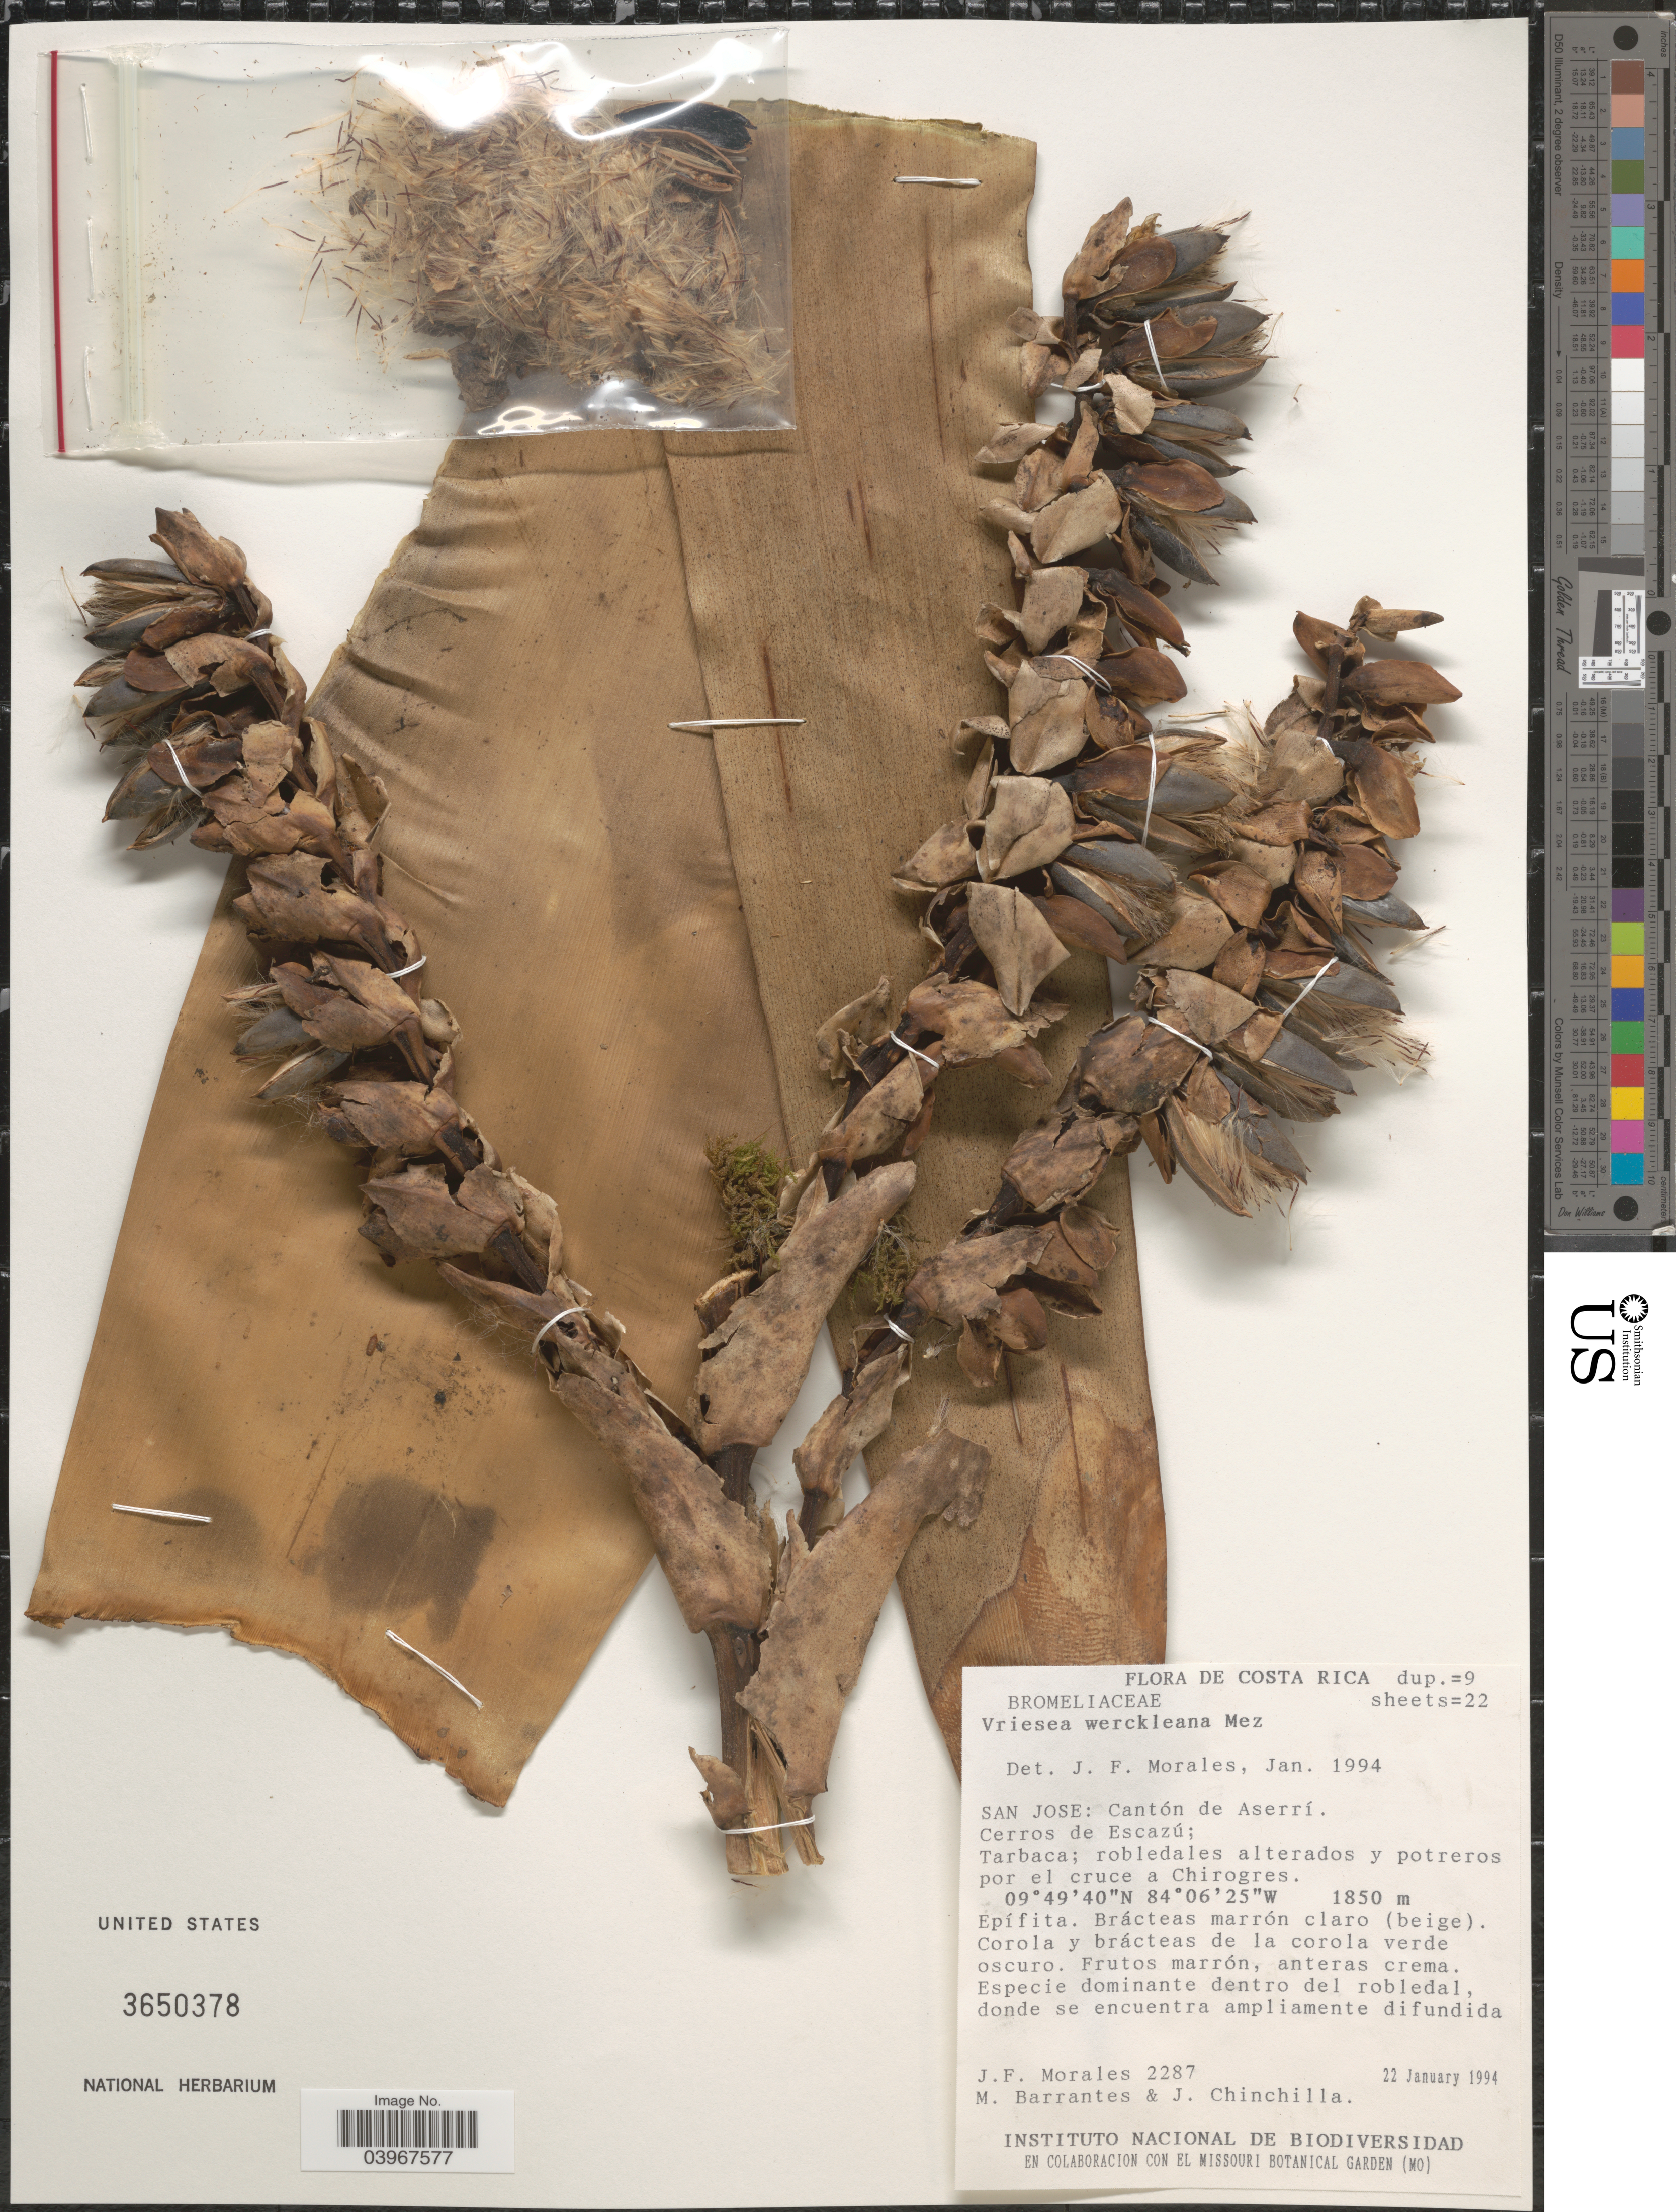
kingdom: Plantae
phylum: Tracheophyta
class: Liliopsida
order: Poales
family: Bromeliaceae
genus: Werauhia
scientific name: Werauhia werckleana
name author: (Mez) J.R. Grant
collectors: J. Morales, M. Barrantes & J. Chinchilla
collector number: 2287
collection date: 1994-01-22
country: Costa Rica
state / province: San José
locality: Cantón de Aserrí. Cerros de Escazú; Tarbaca; robledales alterados y potreros por el cruce a Chirogres.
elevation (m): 1850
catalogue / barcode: US 3650378